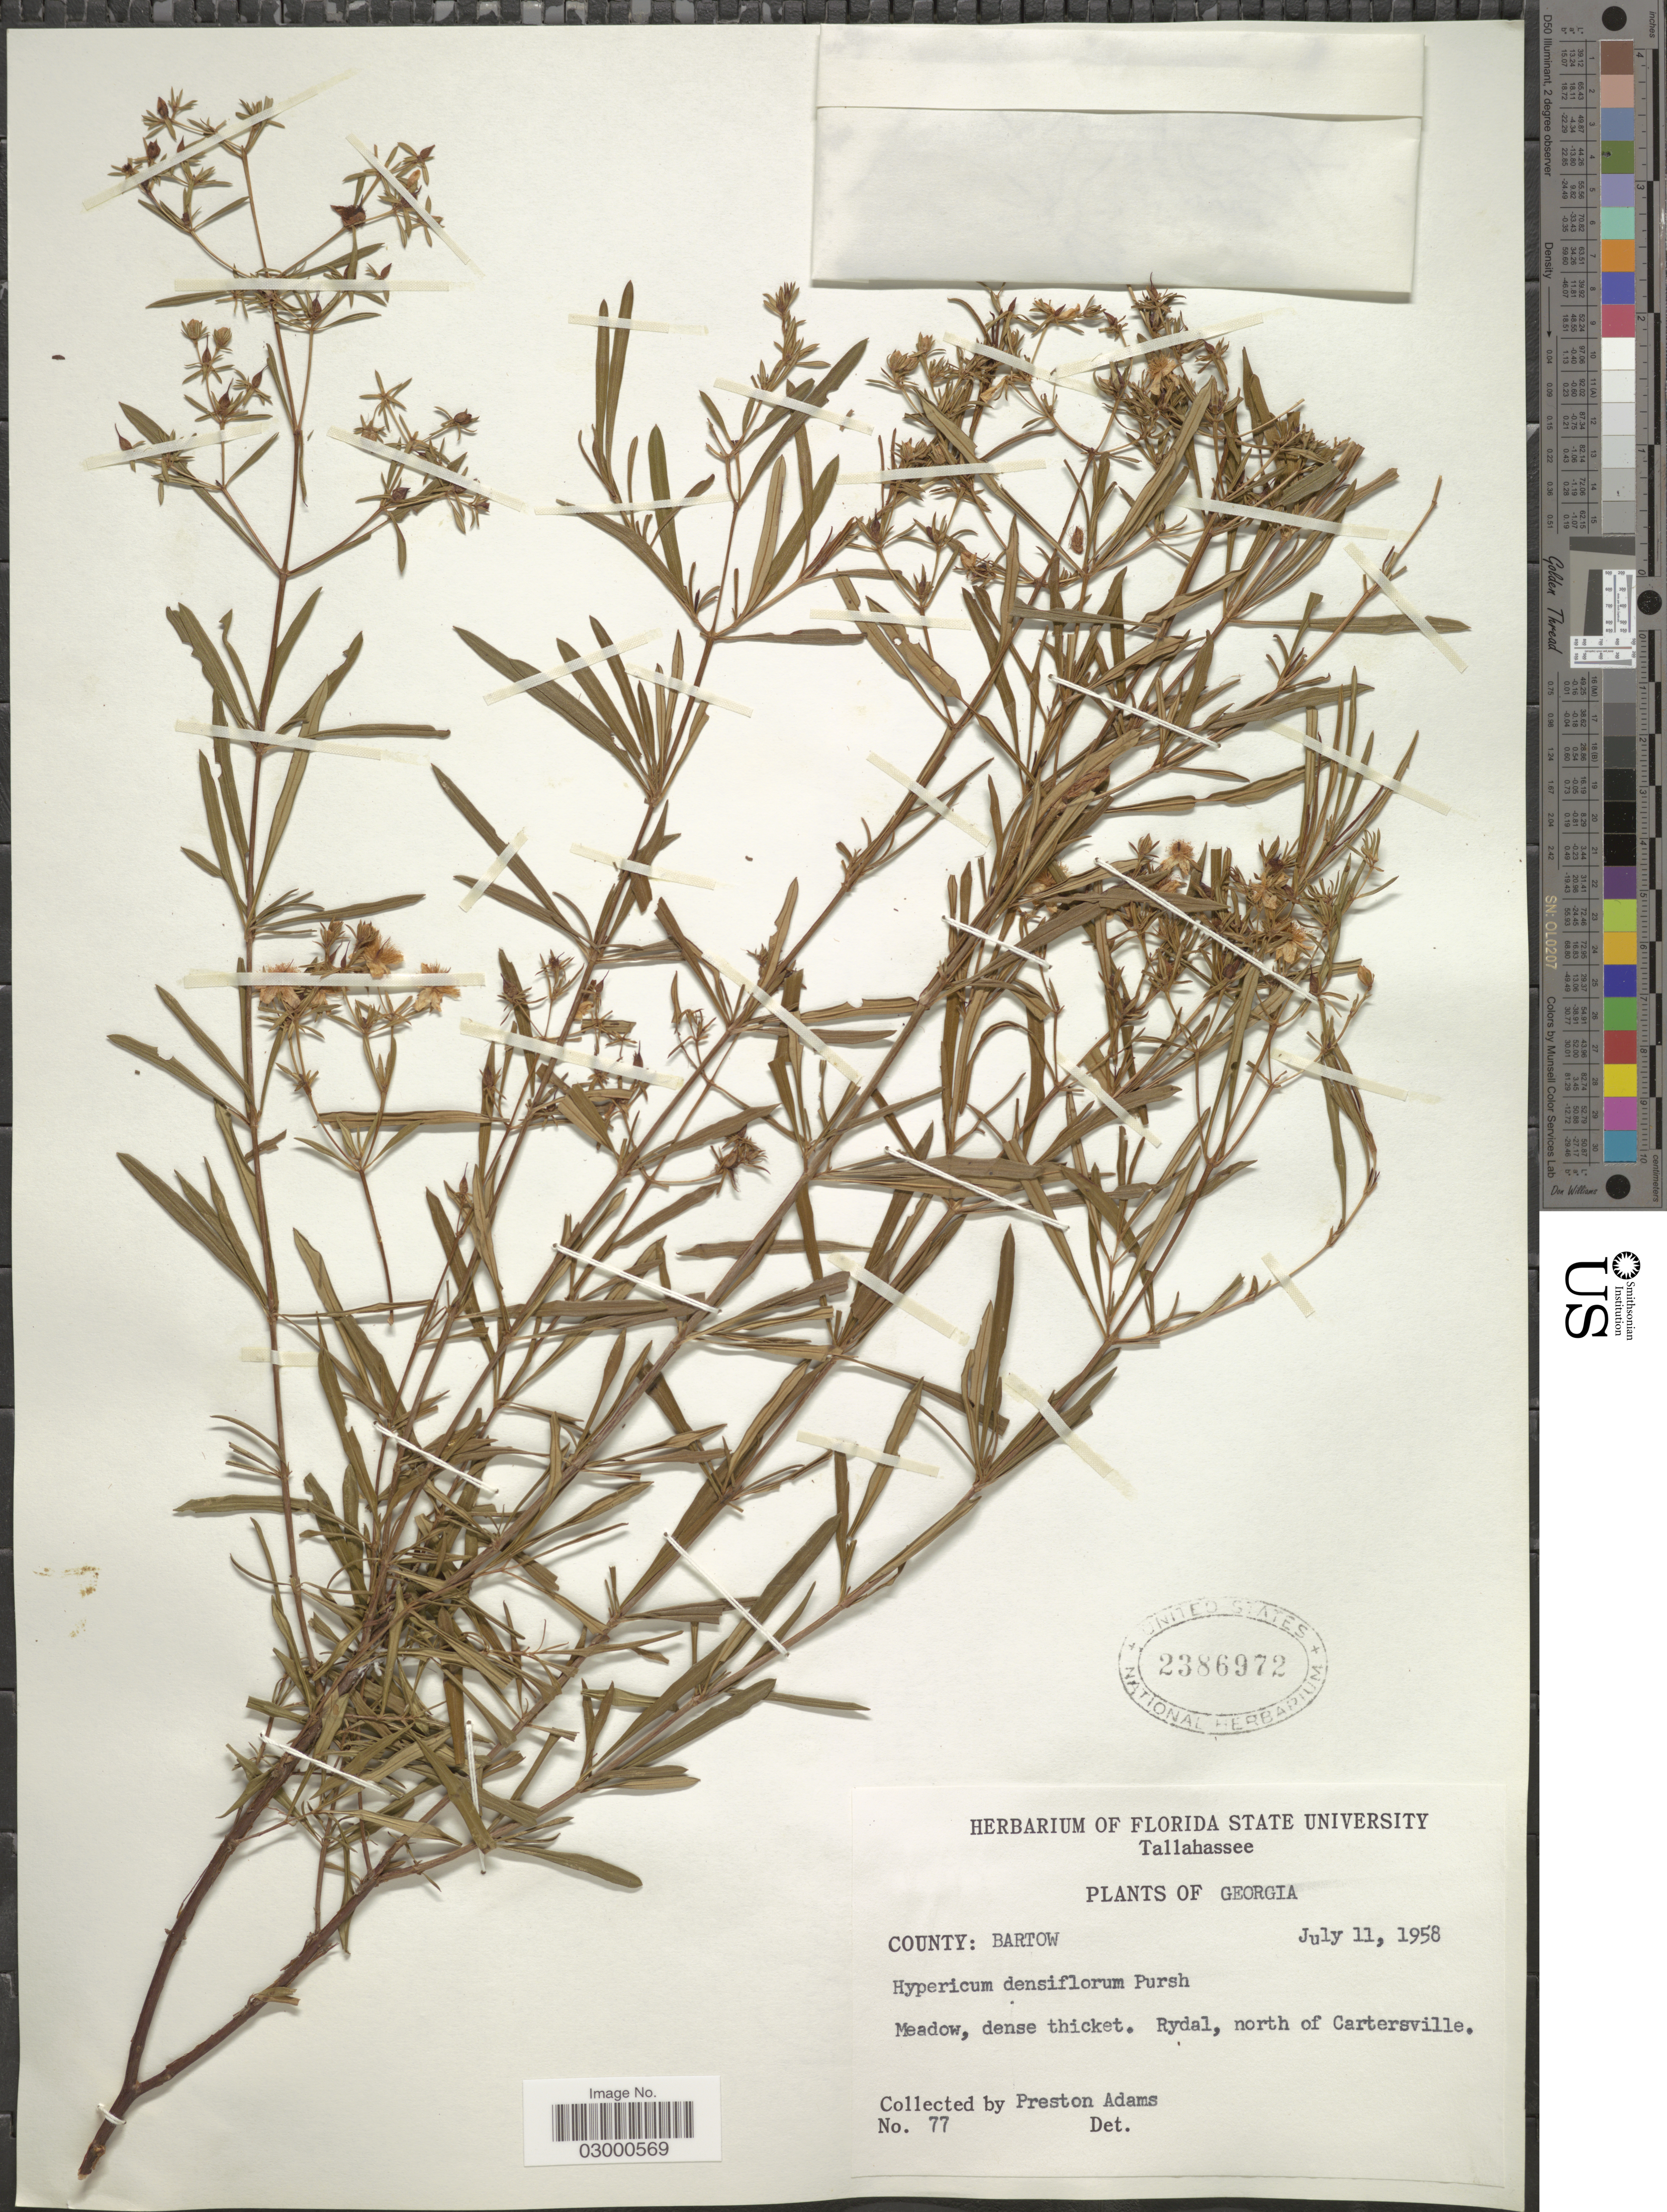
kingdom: Plantae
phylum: Tracheophyta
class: Magnoliopsida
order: Malpighiales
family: Hypericaceae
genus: Hypericum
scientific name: Hypericum densiflorum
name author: Pursh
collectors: P. Adams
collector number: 77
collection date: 1958-07-11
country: United States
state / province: Georgia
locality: County: Bartow, Rydal, north of Cartersville.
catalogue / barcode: US 2386972